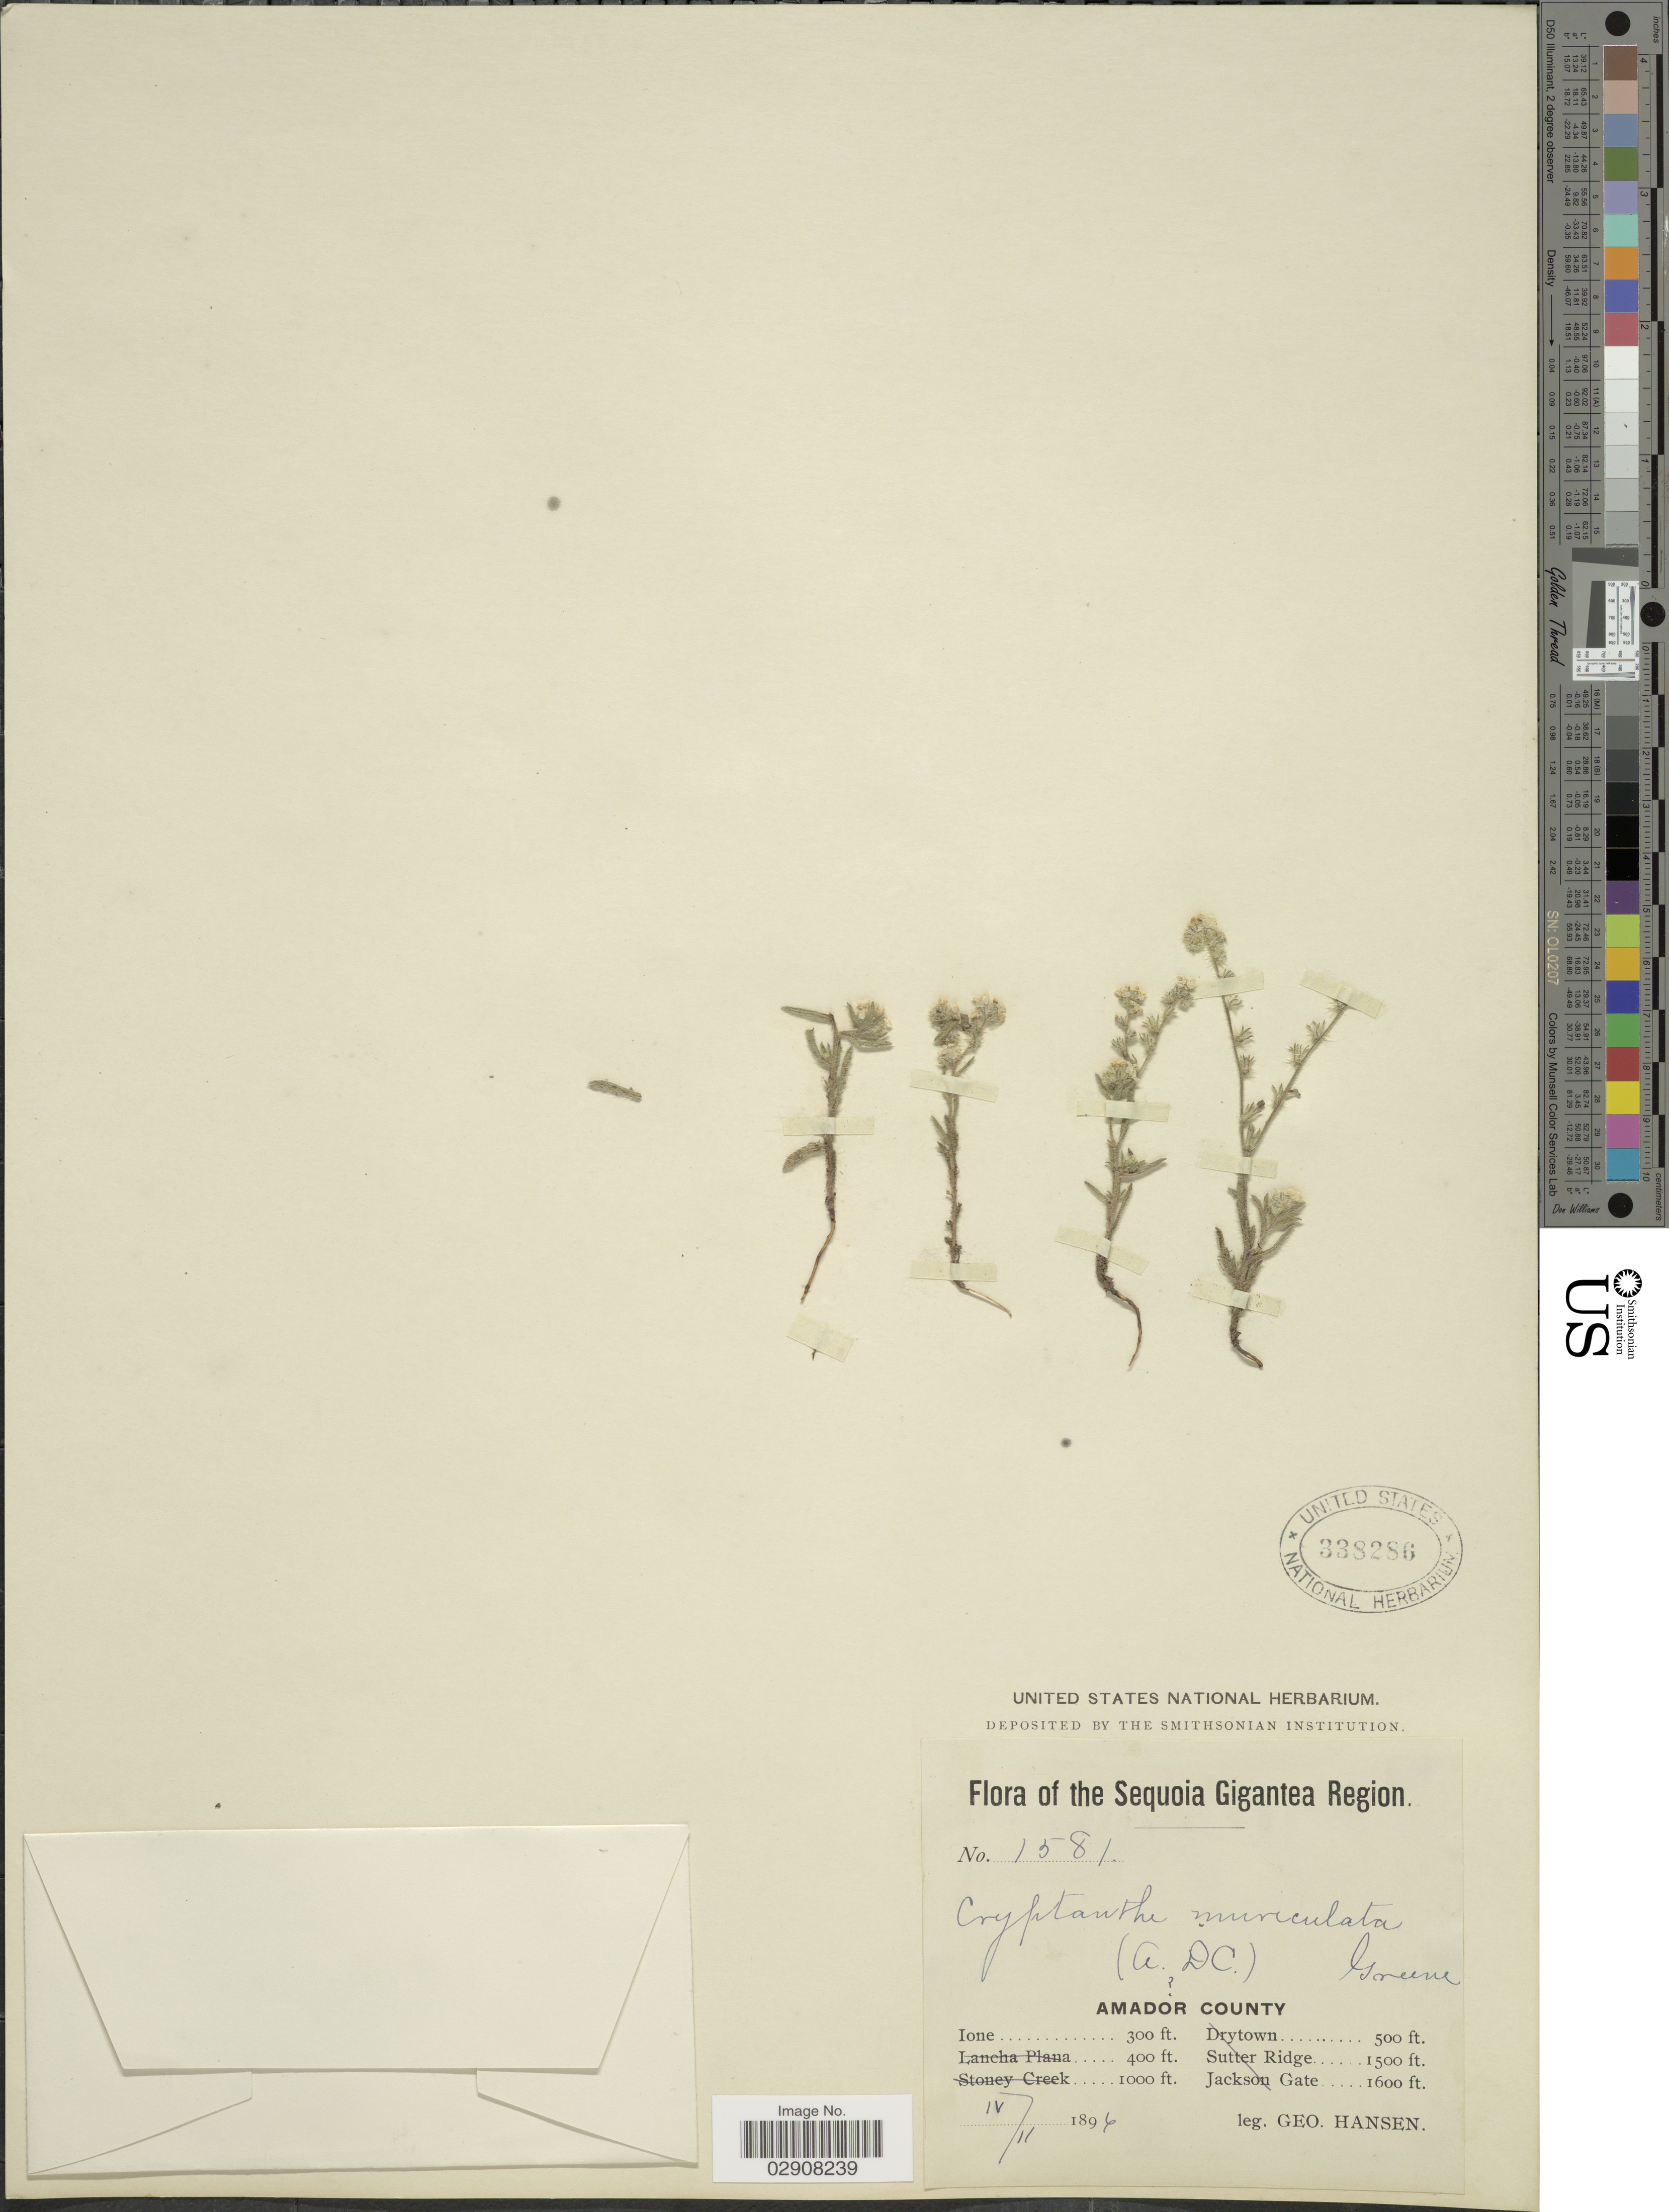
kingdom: Plantae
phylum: Tracheophyta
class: Magnoliopsida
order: Boraginales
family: Boraginaceae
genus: Cryptantha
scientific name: Cryptantha muricata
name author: (Hook. & Arn.) A. Nelson & J.F. Macbr.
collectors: G. Hansen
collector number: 1581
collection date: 1894-04-11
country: United States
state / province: California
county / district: Amador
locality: Sequoia Gigantea Region. Amador County. Ione.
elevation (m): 91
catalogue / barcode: US 338286